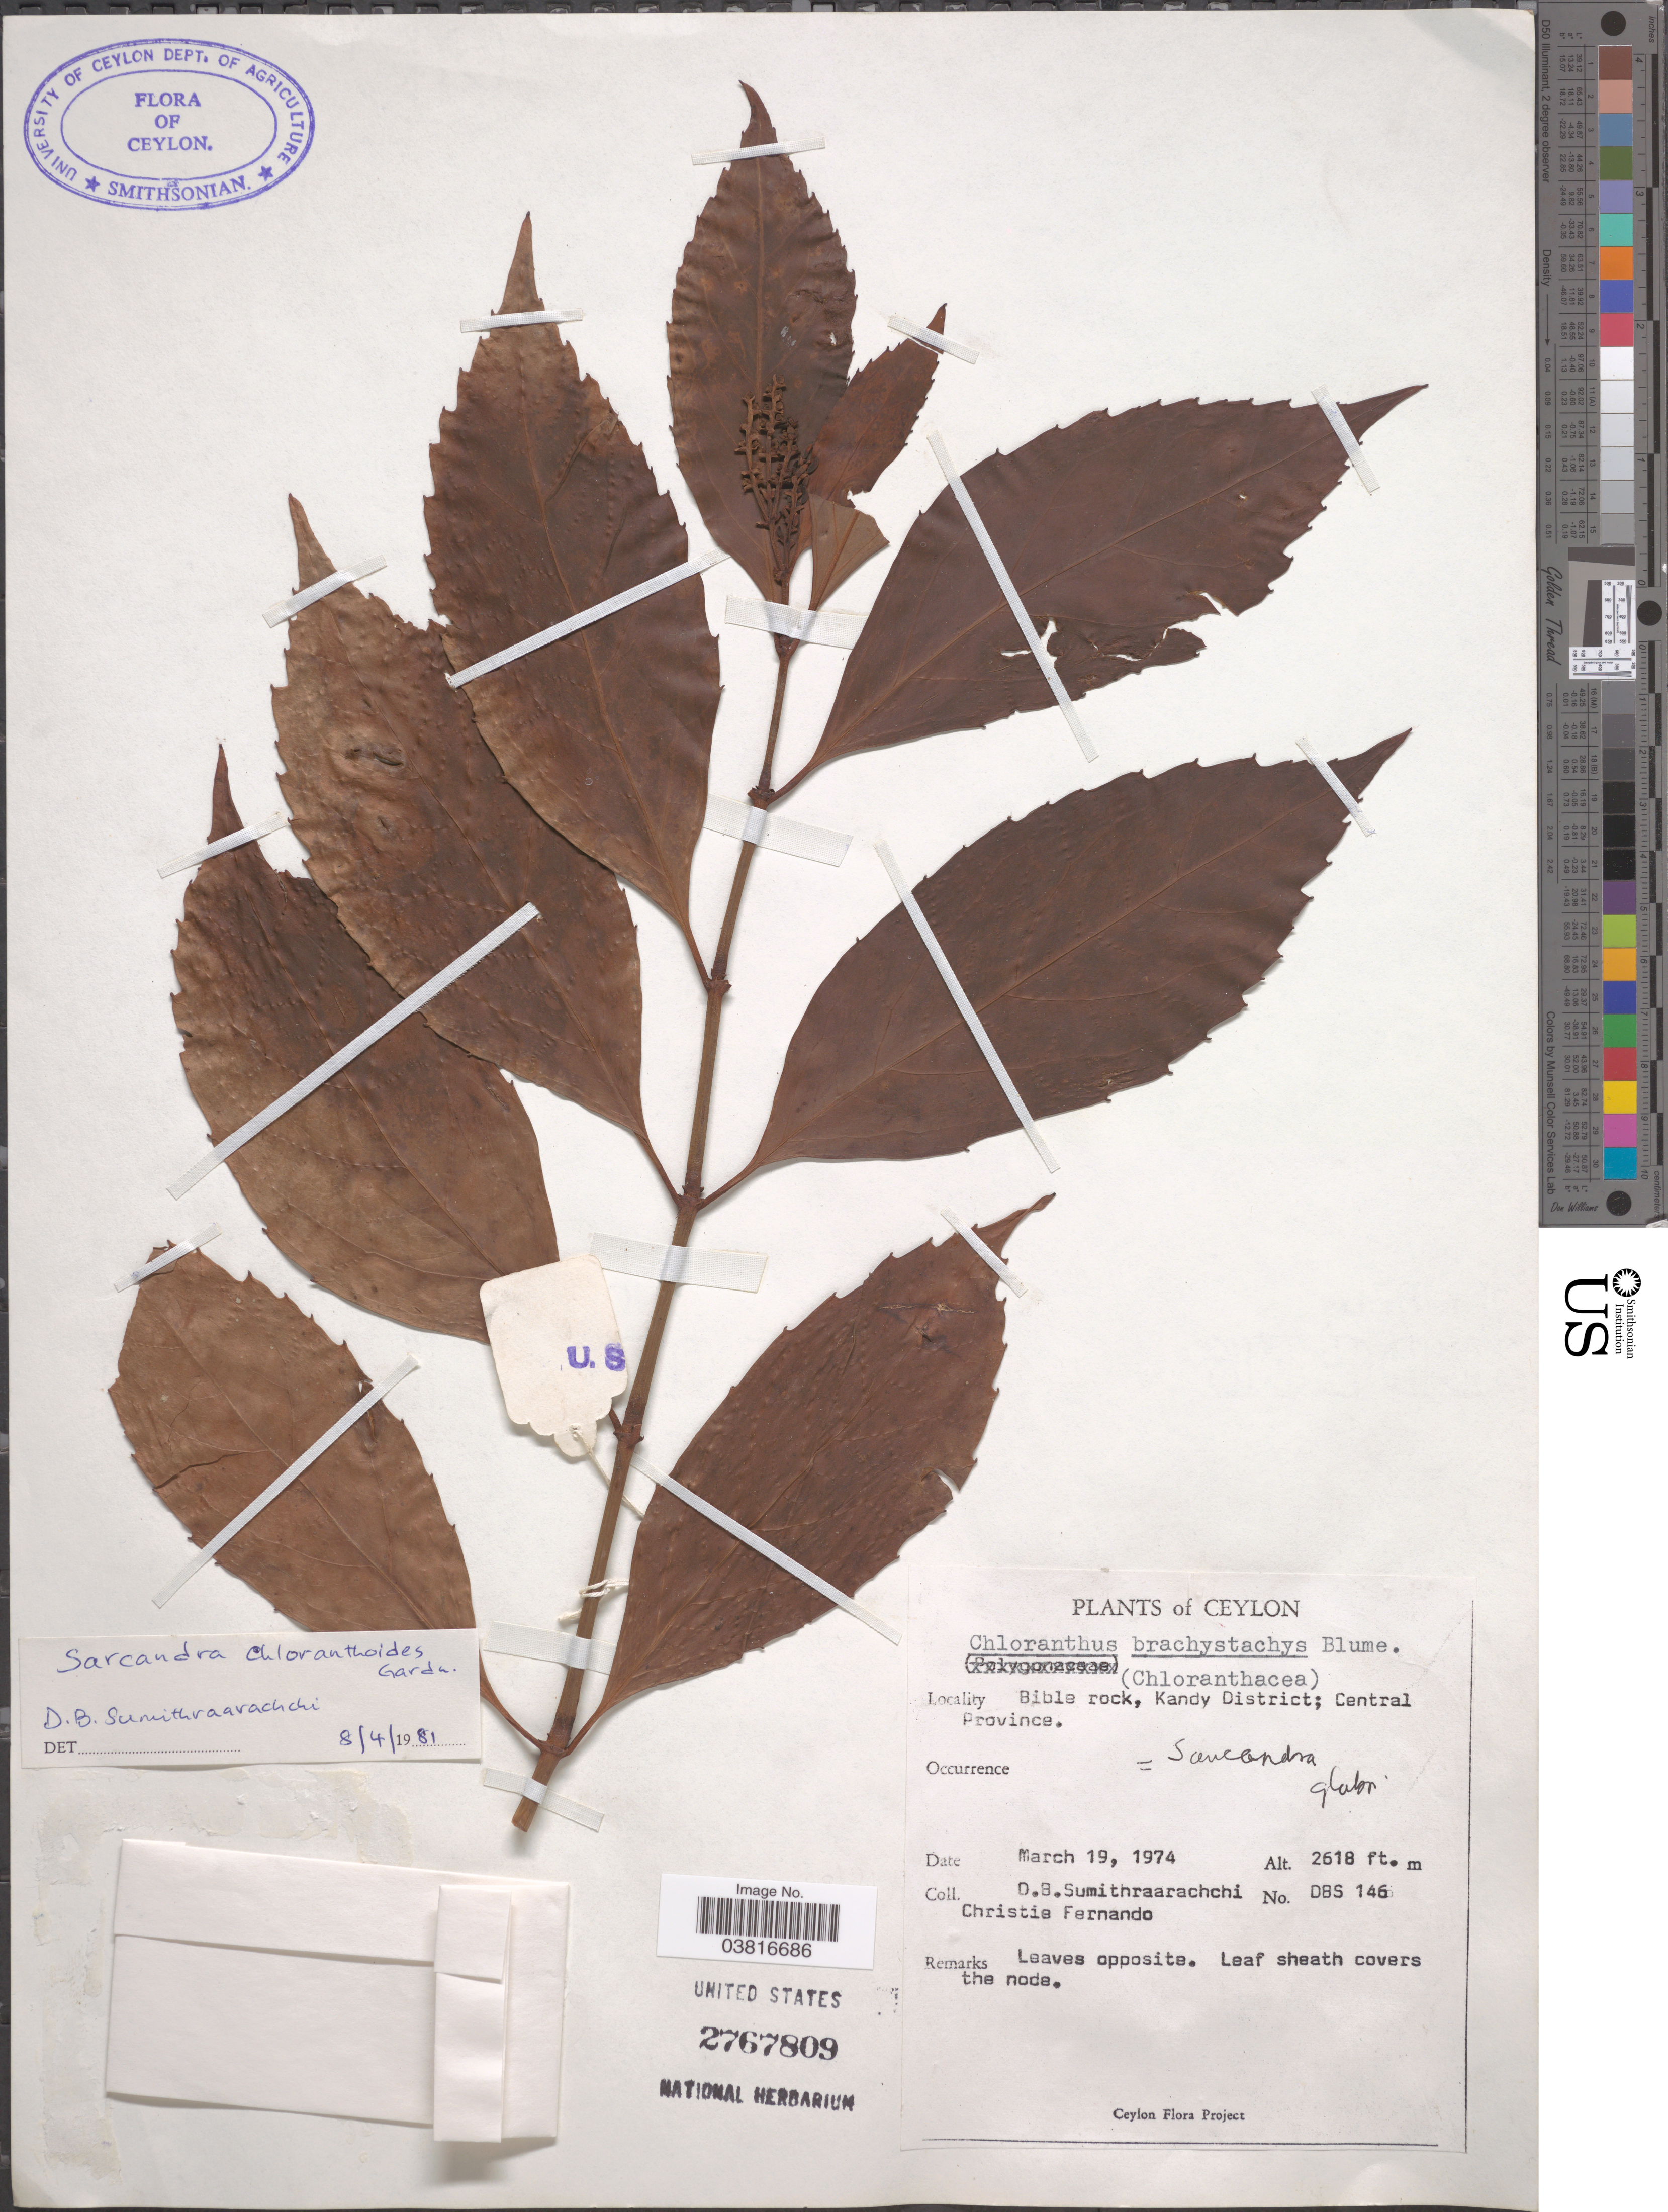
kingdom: Plantae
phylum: Tracheophyta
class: Magnoliopsida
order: Chloranthales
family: Chloranthaceae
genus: Sarcandra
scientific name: Sarcandra glabra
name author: (Thunb.) Nakai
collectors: D. B. Sumithraarachchi & C. Fernando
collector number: DBS 146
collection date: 1974-03-19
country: Sri Lanka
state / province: Central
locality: Ceylon. Bible rock, Kandy District.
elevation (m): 798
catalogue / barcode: US 2767809